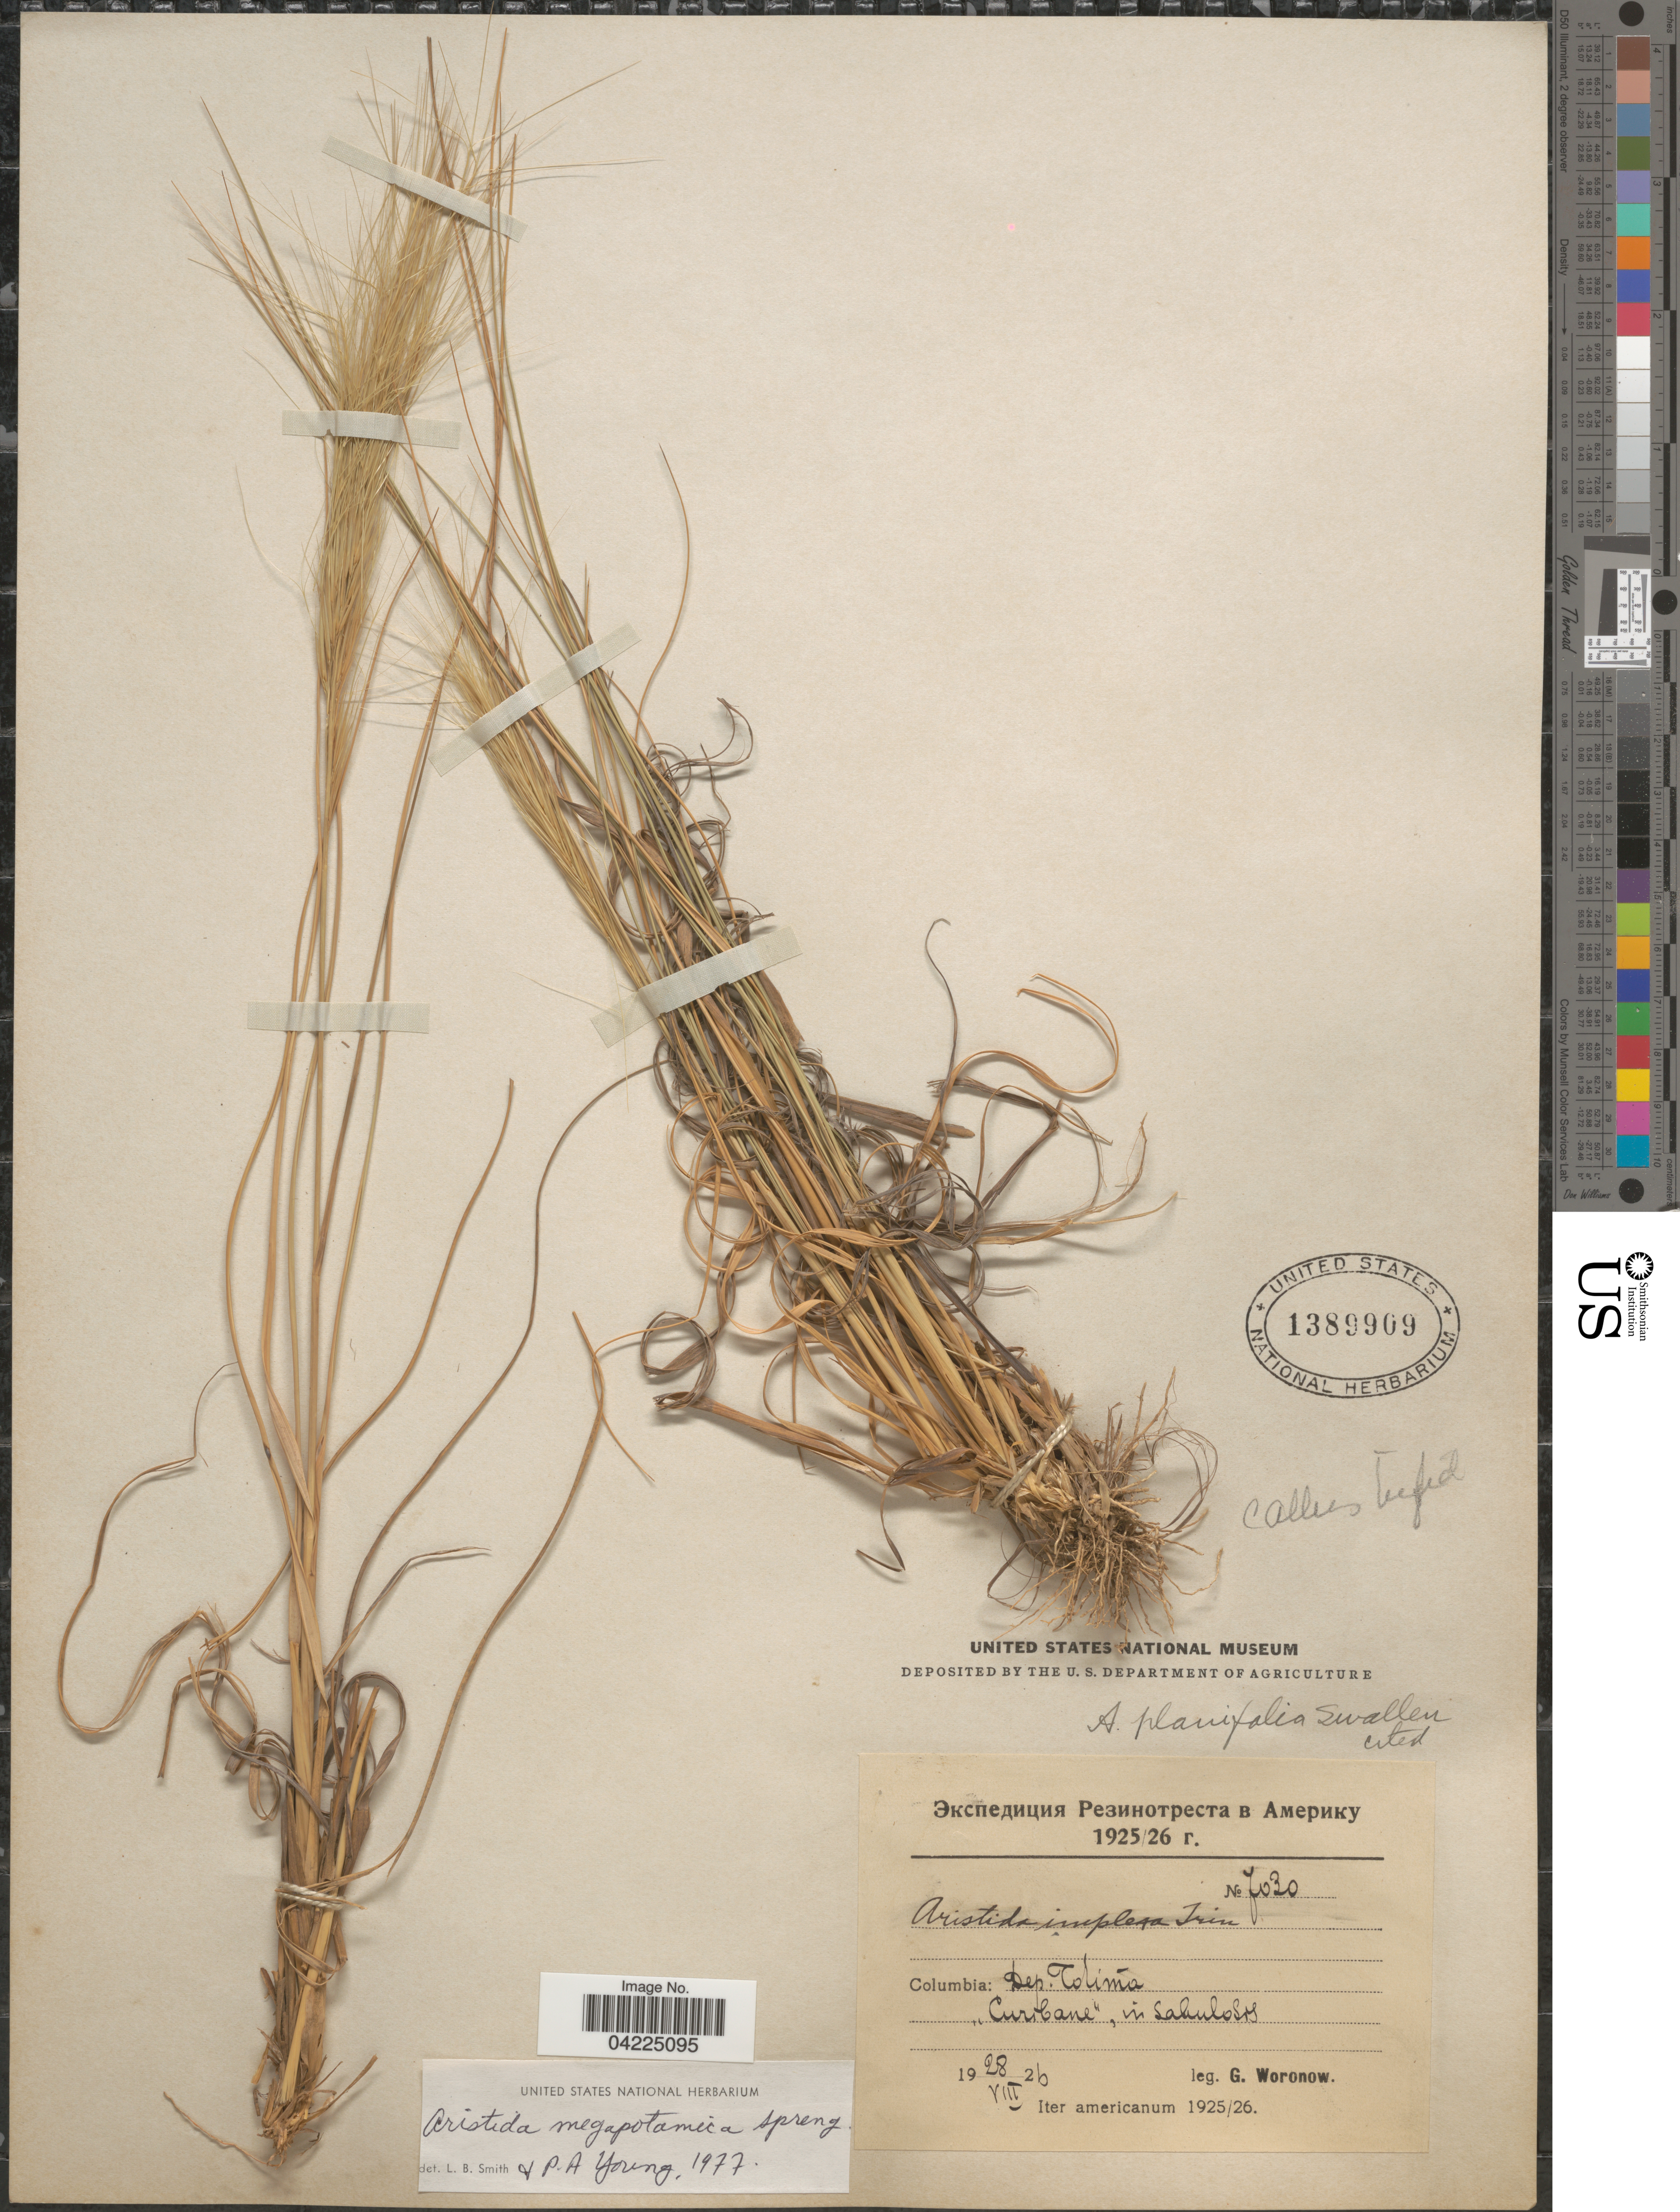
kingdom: Plantae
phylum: Tracheophyta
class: Liliopsida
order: Poales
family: Poaceae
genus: Aristida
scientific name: Aristida megapotamica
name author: Spreng.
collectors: G. Woronow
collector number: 7030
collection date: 1926-08-28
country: Colombia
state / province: Tolima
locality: Dep. Tolima. "Curbana", in sabulosis. Iter americanum 1925/26.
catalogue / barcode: US 1389909